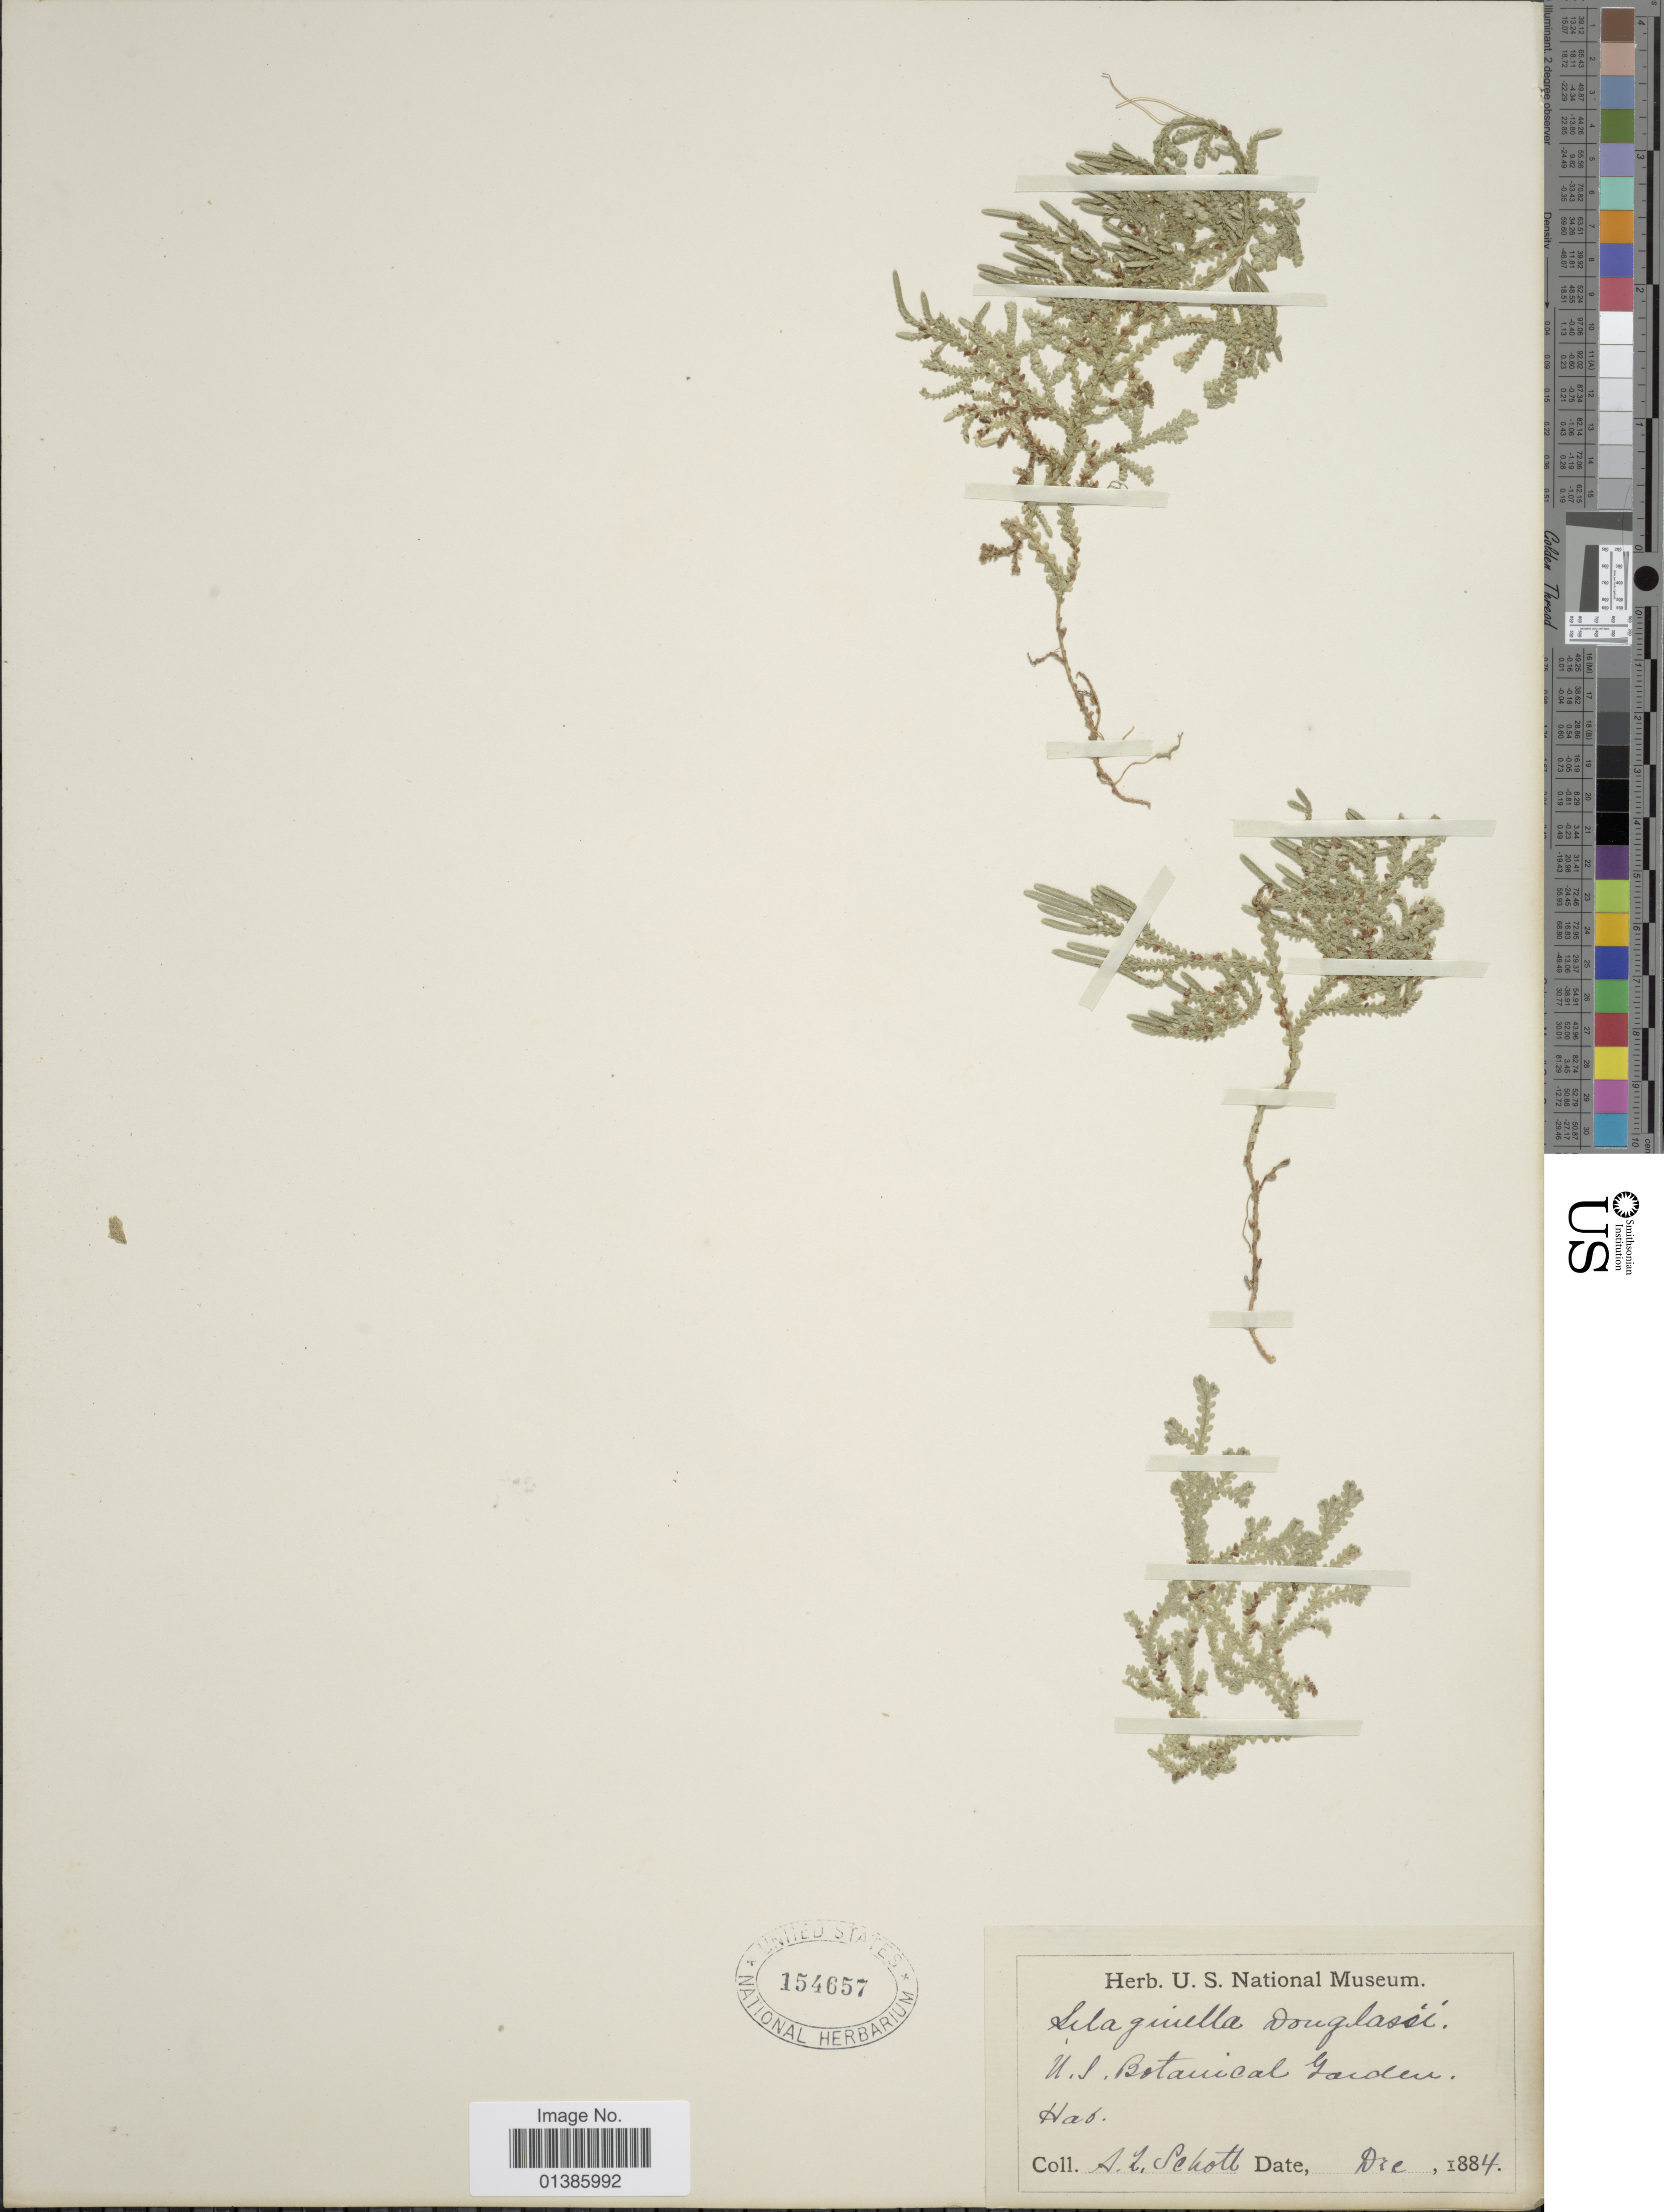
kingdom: Plantae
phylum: Tracheophyta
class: Lycopodiopsida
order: Selaginellales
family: Selaginellaceae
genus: Selaginella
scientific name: Selaginella douglasii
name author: (Hook. & Grev.) Spring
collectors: A. L. Schott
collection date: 1884-12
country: United States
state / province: District of Columbia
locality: U.S. Botanical Garden.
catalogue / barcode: US 154657